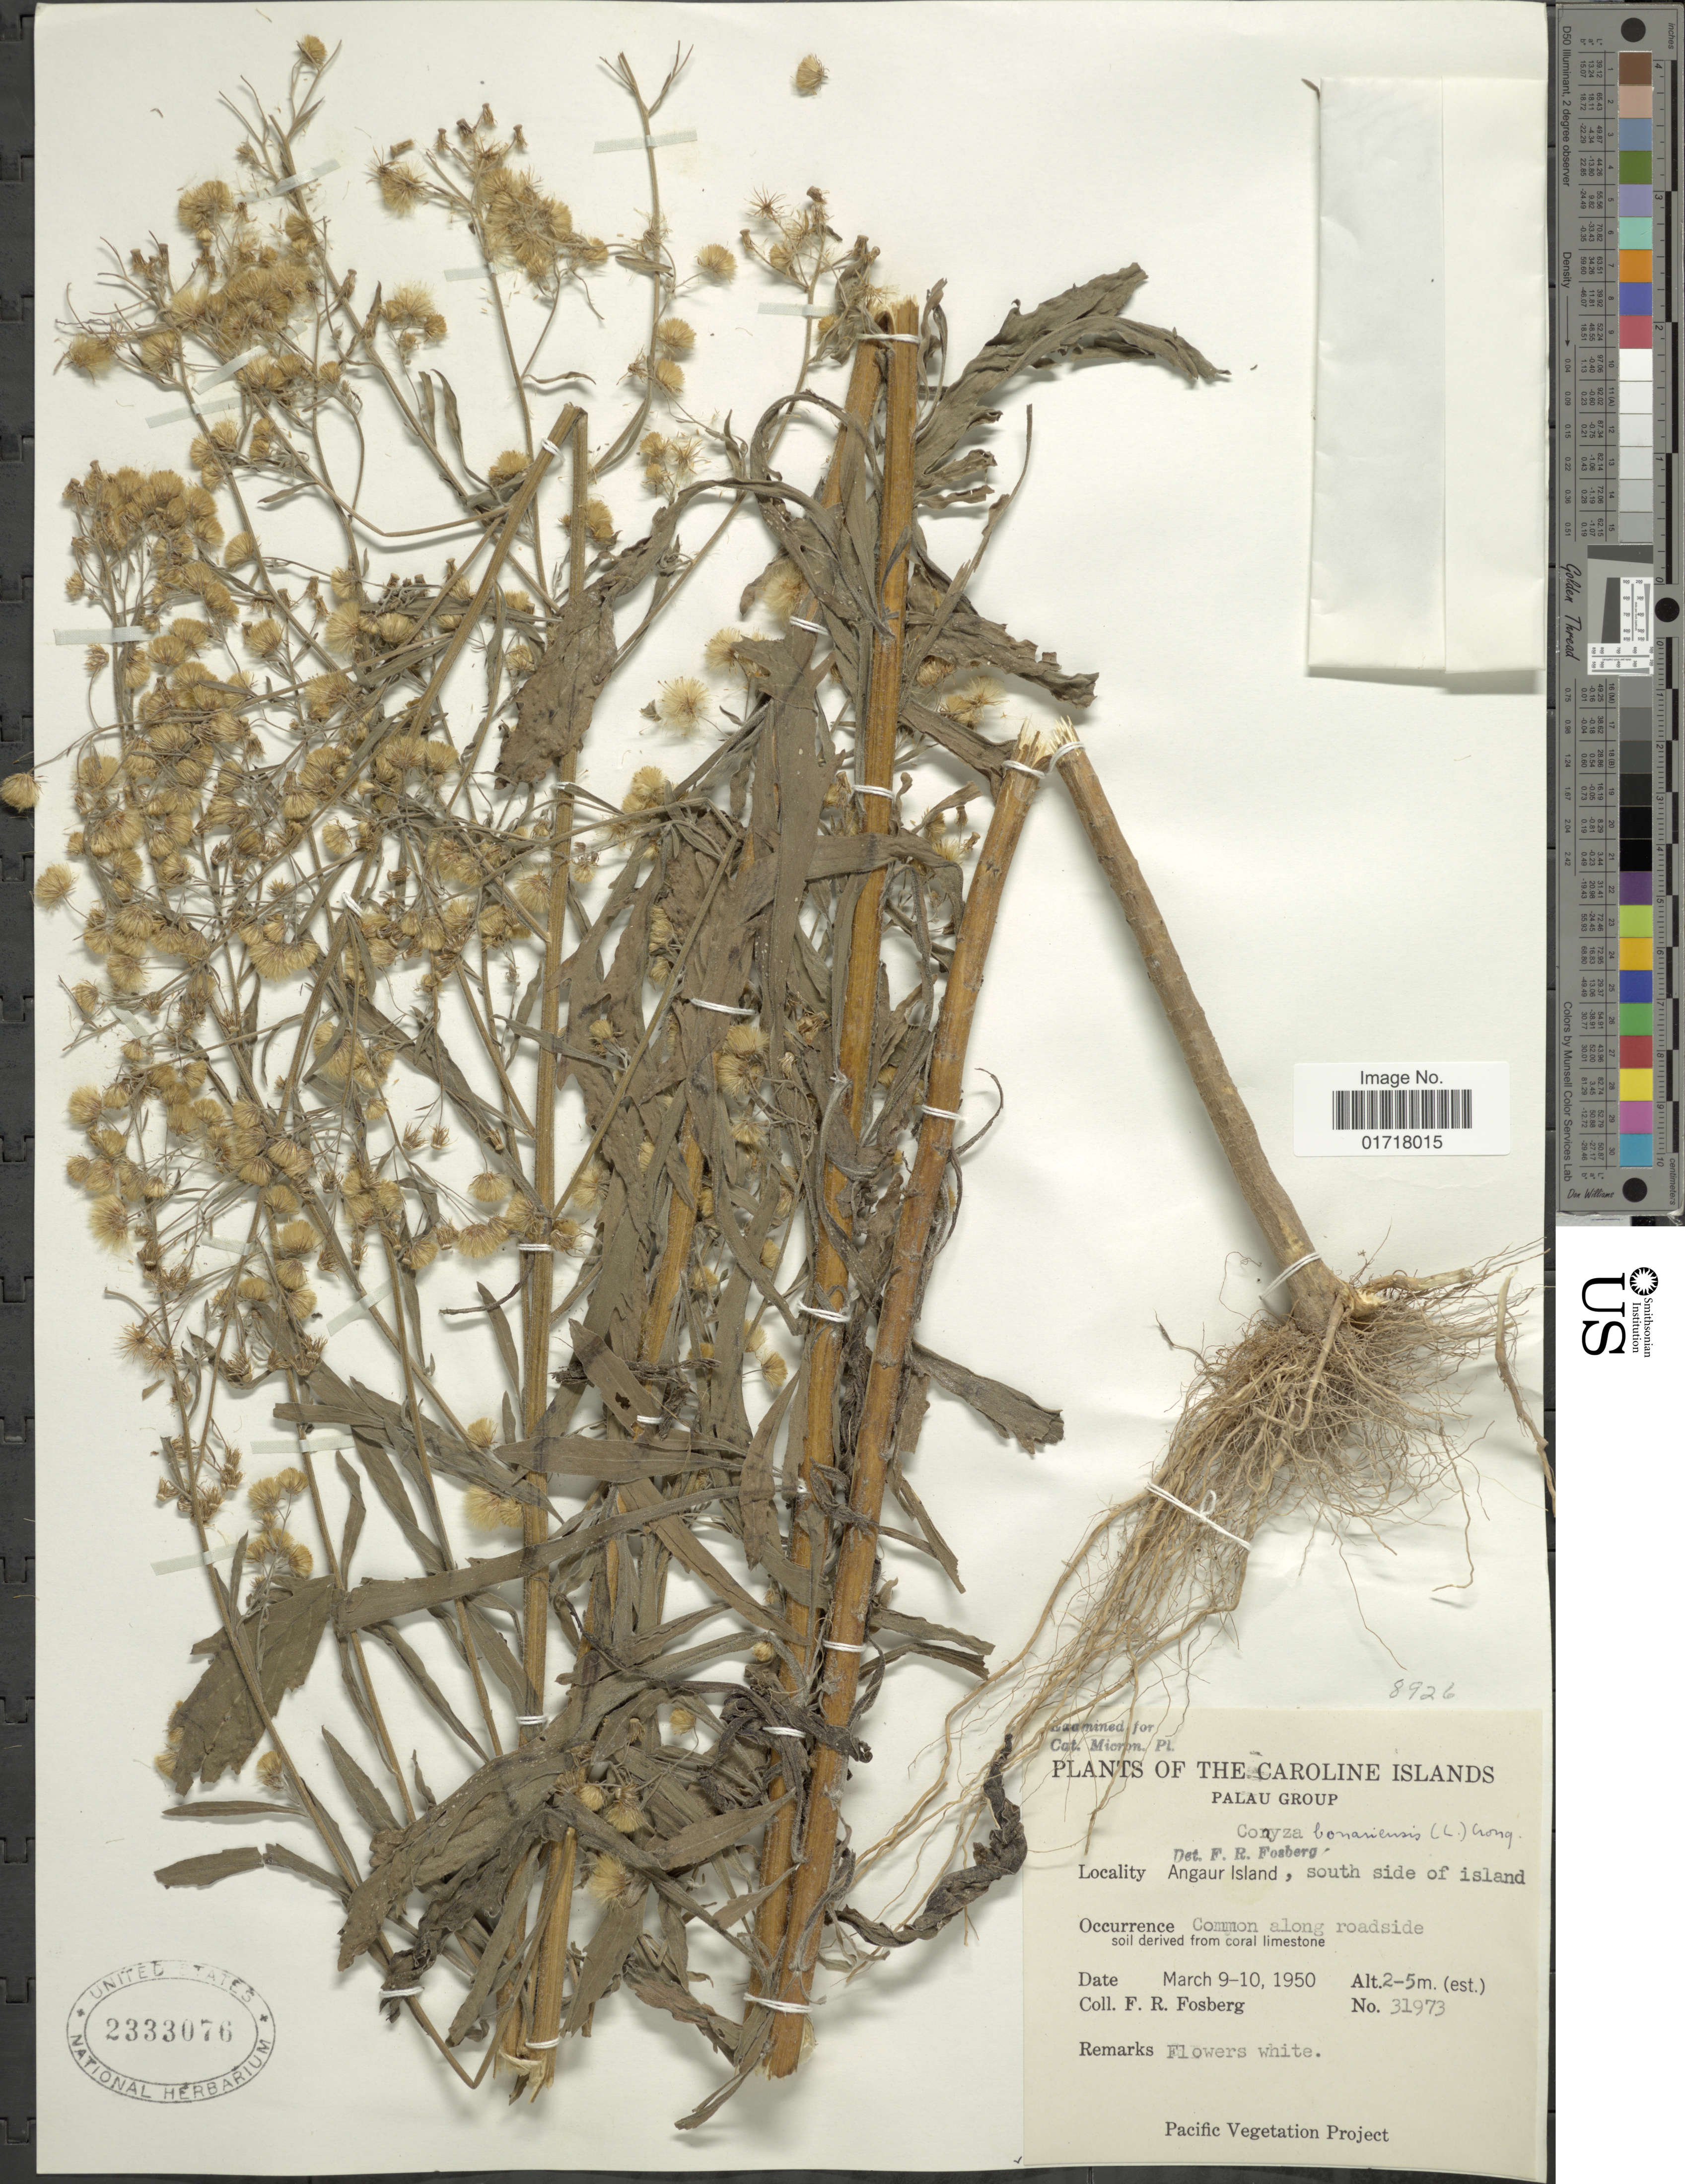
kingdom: Plantae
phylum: Tracheophyta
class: Magnoliopsida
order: Asterales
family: Asteraceae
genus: Erigeron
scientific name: Erigeron bonariensis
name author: L.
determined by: Wagner, W. L., (BOT), Smithsonian Institution - National Museum of Natural History (UNITED STATES)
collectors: F. R. Fosberg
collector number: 31973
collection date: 1950-03-09/1950-03-10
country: Palau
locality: The Caroline Islands, Palau Group, Angaur Island, south side of Island, Common along roadside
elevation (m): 2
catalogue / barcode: US 2333076